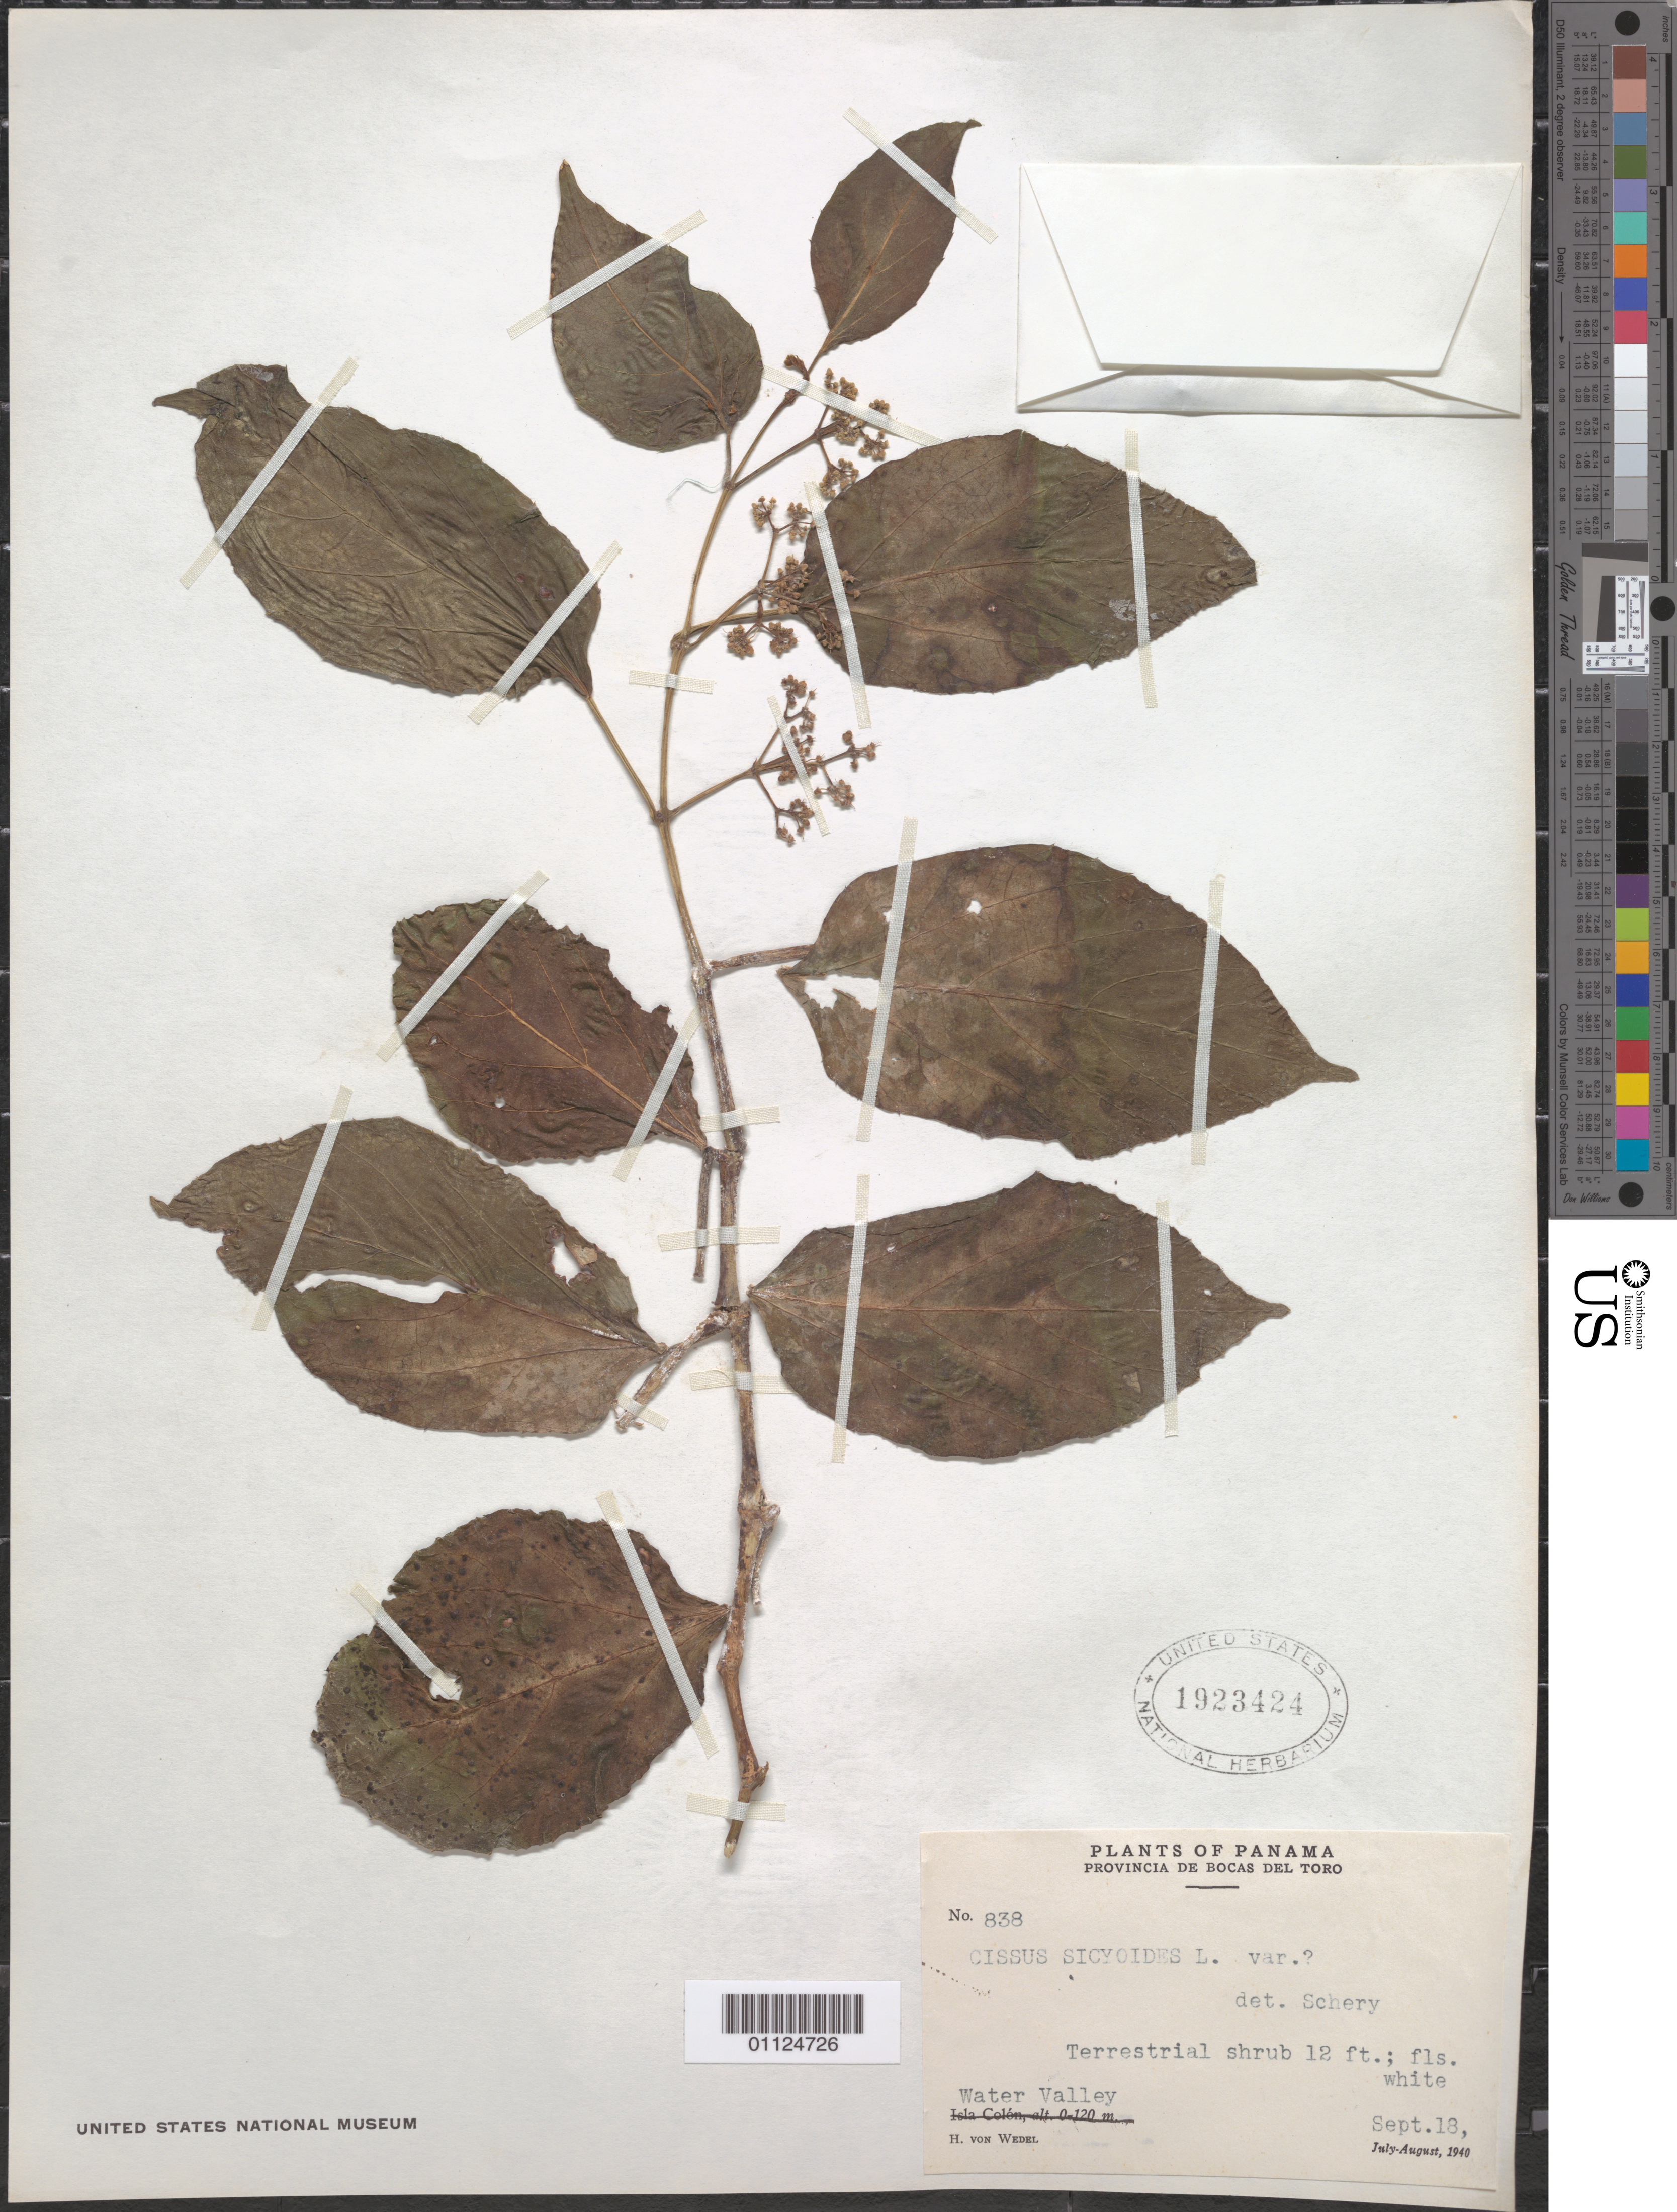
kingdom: Plantae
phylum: Tracheophyta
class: Magnoliopsida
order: Vitales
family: Vitaceae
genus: Cissus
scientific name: Cissus verticillata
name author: (L.) Nicolson & C.E. Jarvis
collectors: H. von Wedel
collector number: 838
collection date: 1940-09-18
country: Panama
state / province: Bocas del Toro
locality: Water Valley.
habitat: Terrestrial shrub.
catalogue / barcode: US 1923424